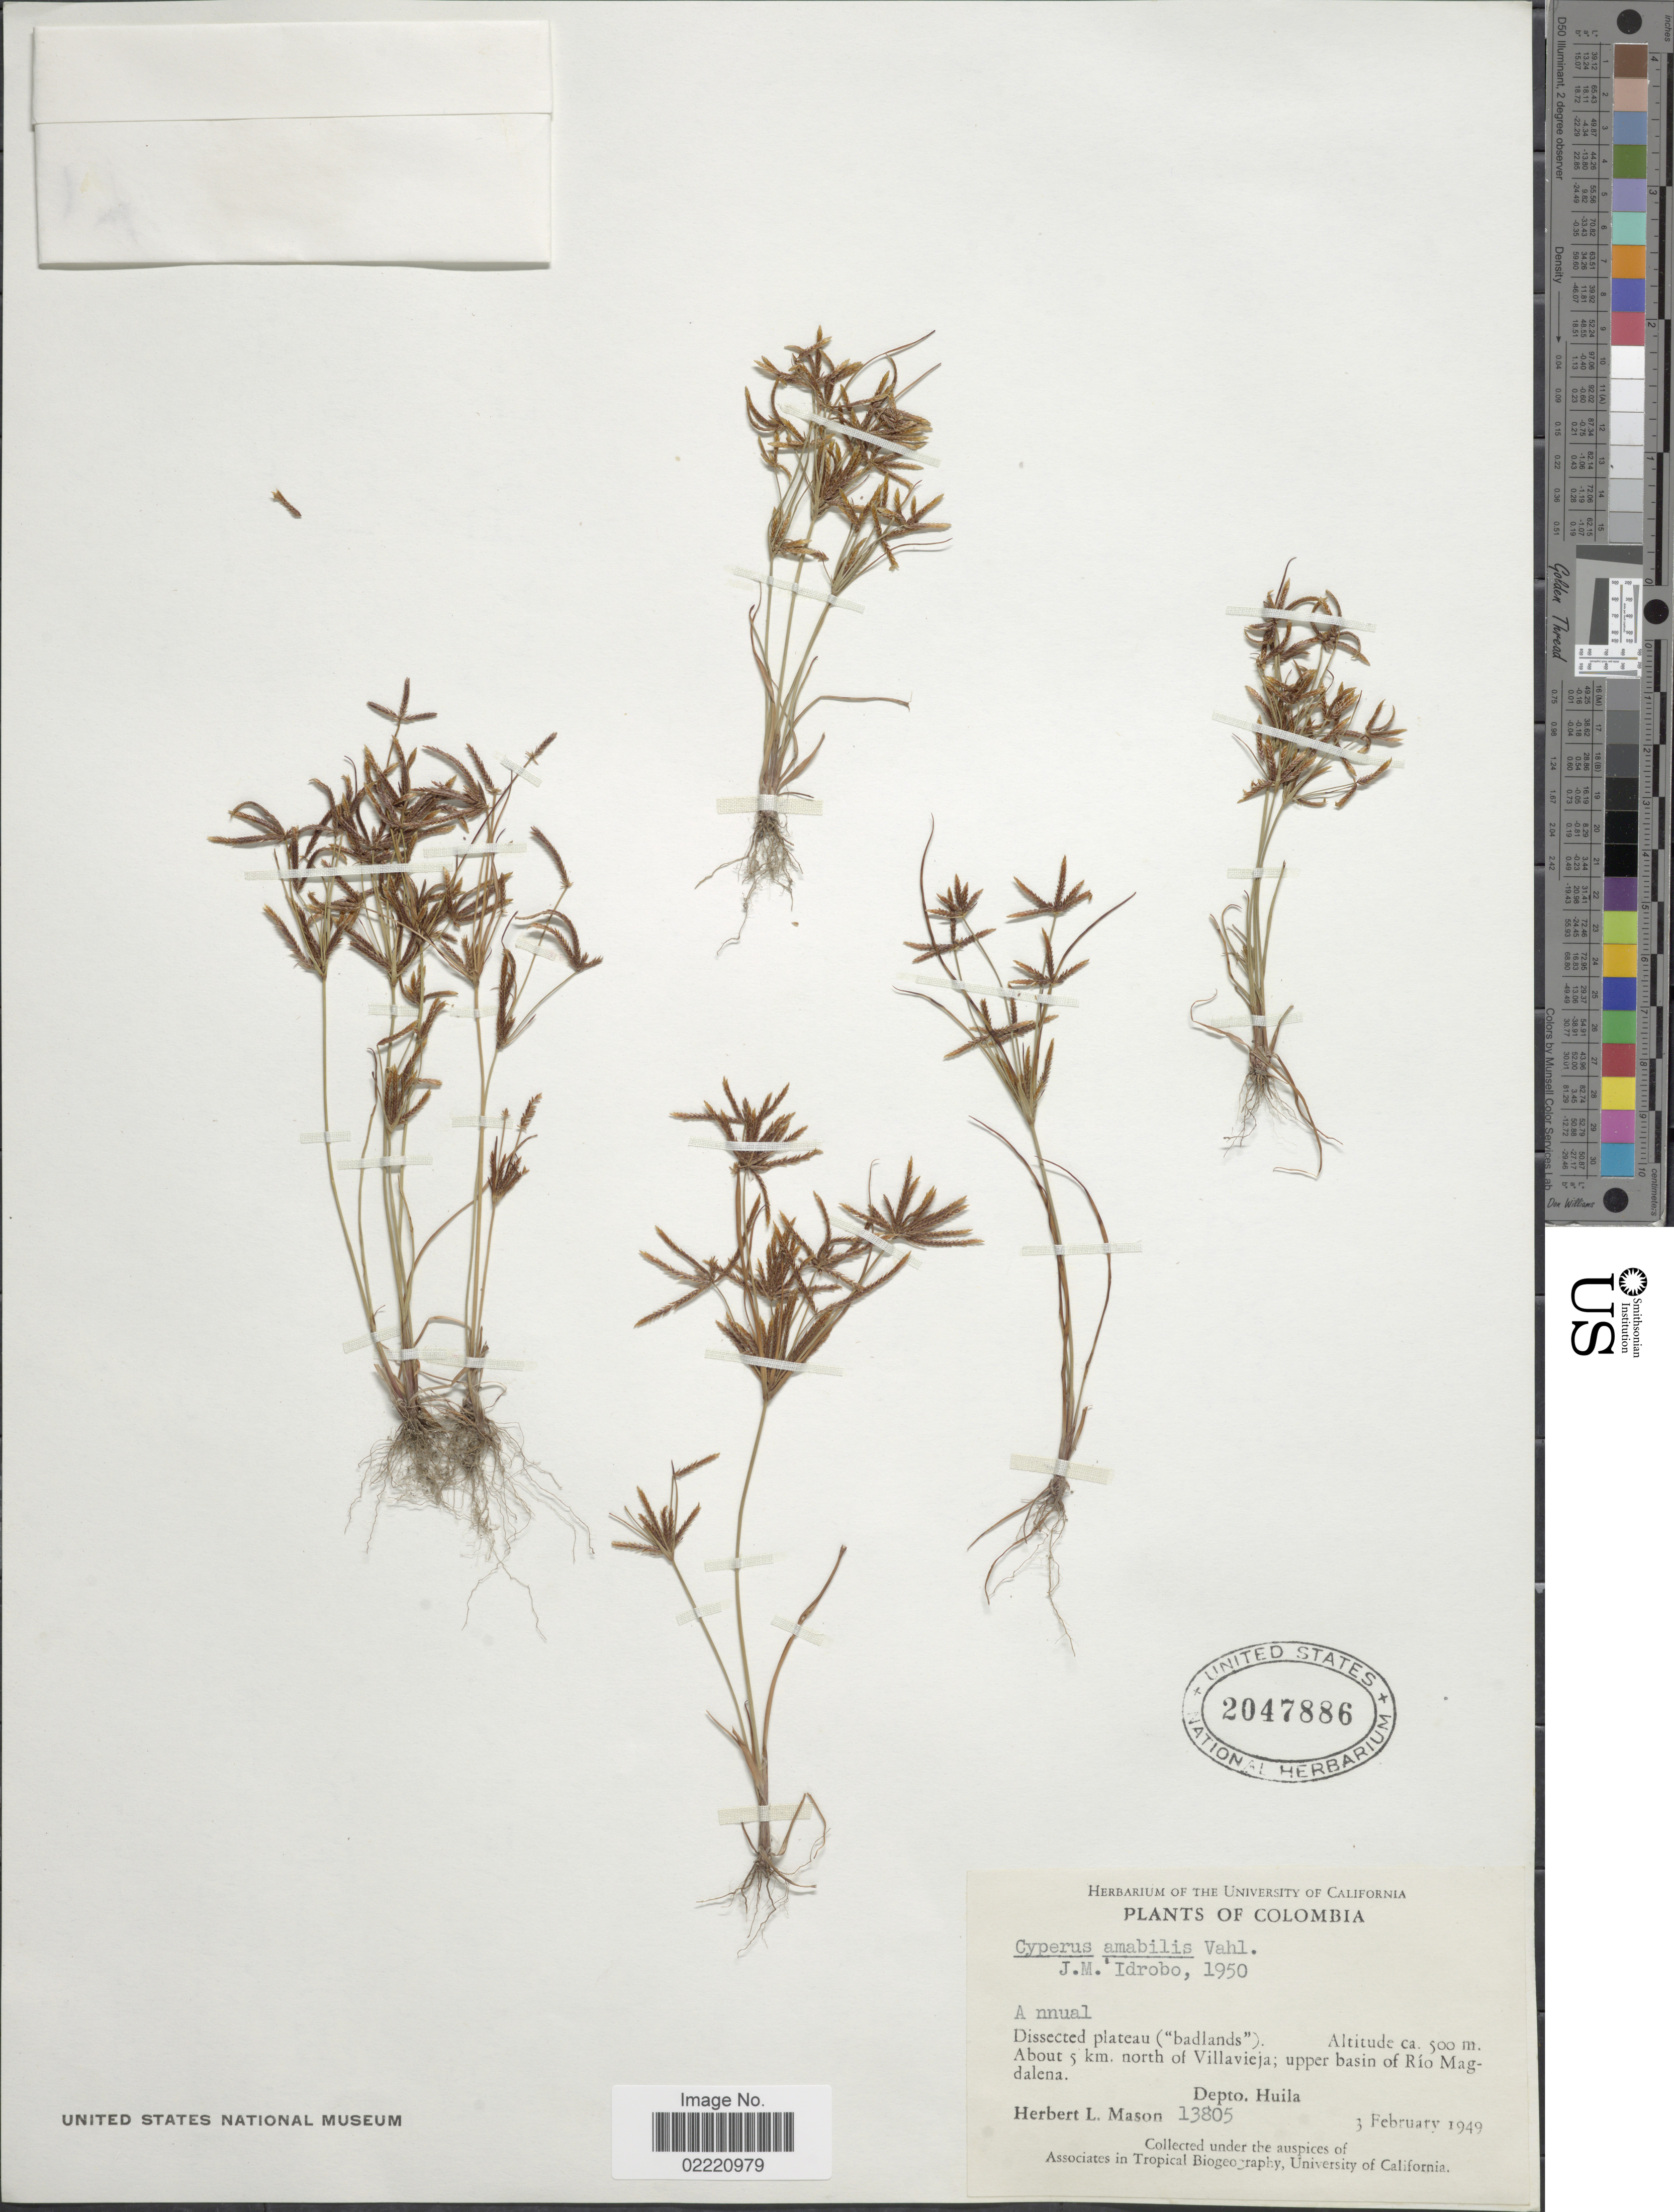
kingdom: Plantae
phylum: Tracheophyta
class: Liliopsida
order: Poales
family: Cyperaceae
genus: Cyperus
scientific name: Cyperus amabilis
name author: Vahl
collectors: H. L. Mason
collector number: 13805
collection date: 1949-02-03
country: Colombia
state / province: Huila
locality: Dissected plateau ("badlands"), about 5 km. north of Villavieja; upper basin of Rio Magdalena.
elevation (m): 500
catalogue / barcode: US 2047886